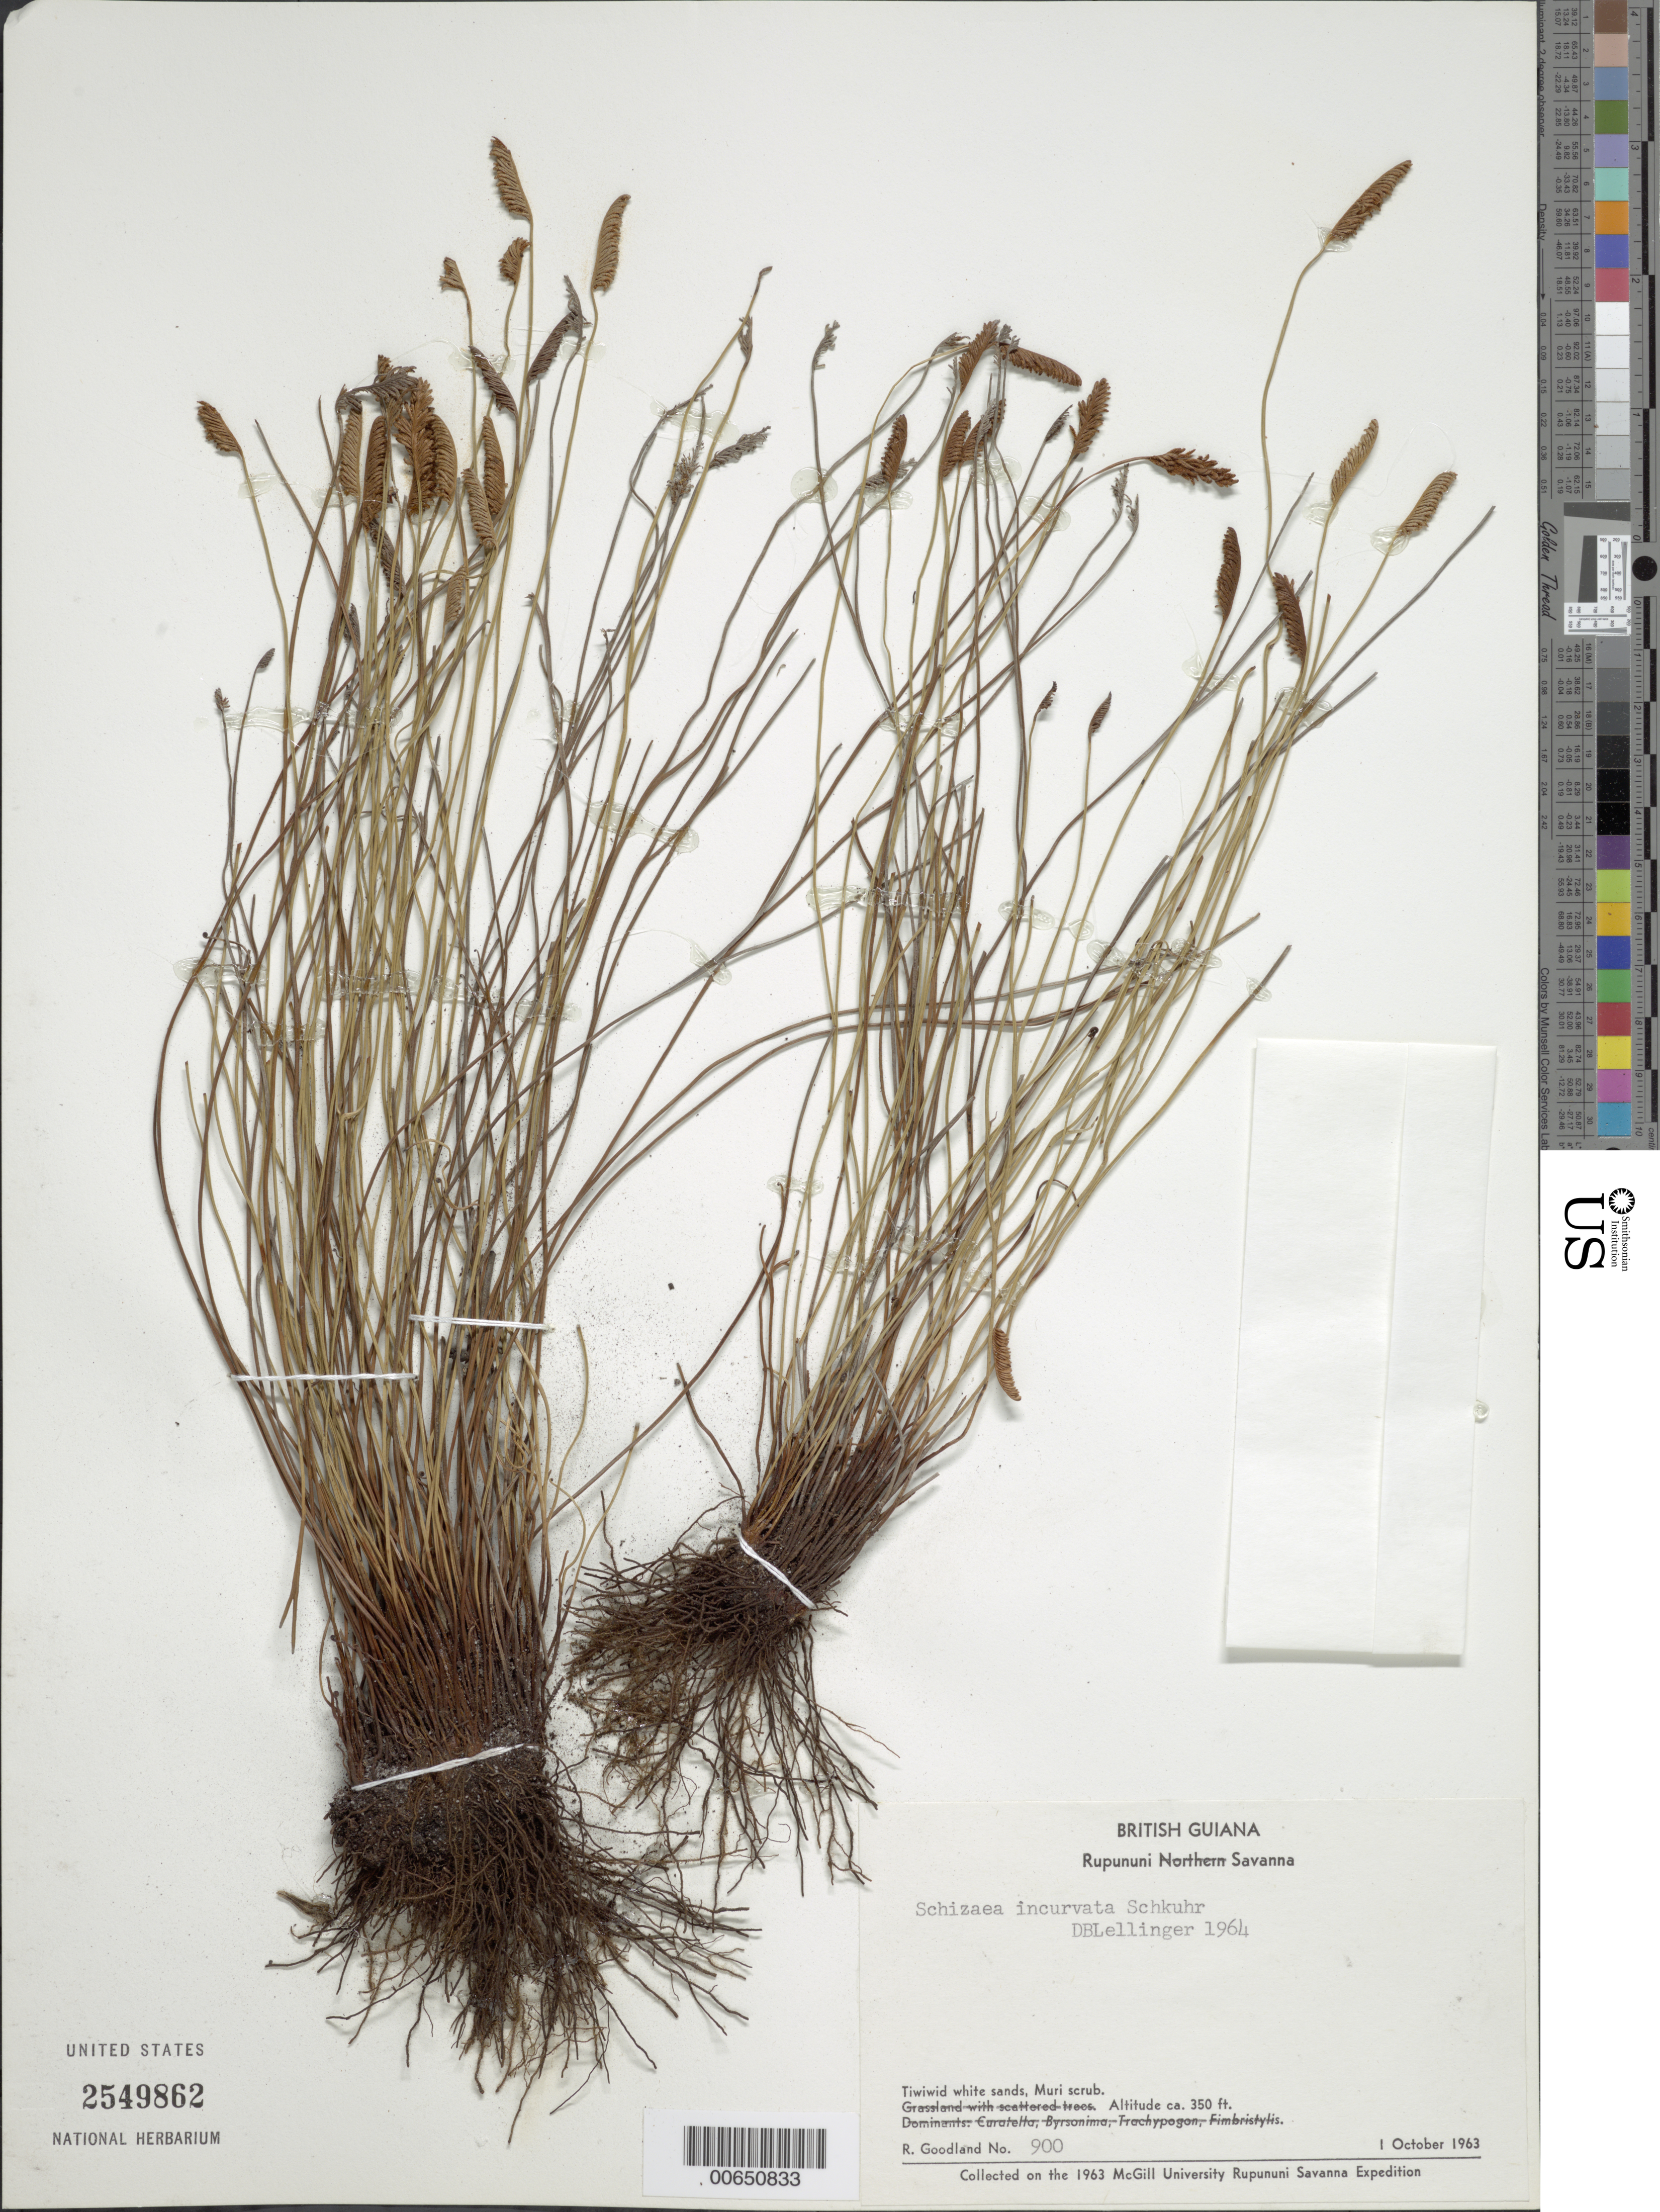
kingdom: Plantae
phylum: Tracheophyta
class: Polypodiopsida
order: Schizaeales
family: Schizaeaceae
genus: Schizaea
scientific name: Schizaea incurvata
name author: Schkuhr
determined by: Lellinger, David B., (BOT), Smithsonian Institution - National Museum of Natural History (UNITED STATES)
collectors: R. Goodland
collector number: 900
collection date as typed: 1-Oct-63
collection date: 1963-10-01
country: Guyana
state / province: U. Takutu-U. Essequibo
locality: Rupununi Savanna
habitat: Tiwiwid white sands, Muri scrub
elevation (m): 107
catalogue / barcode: US 2549862